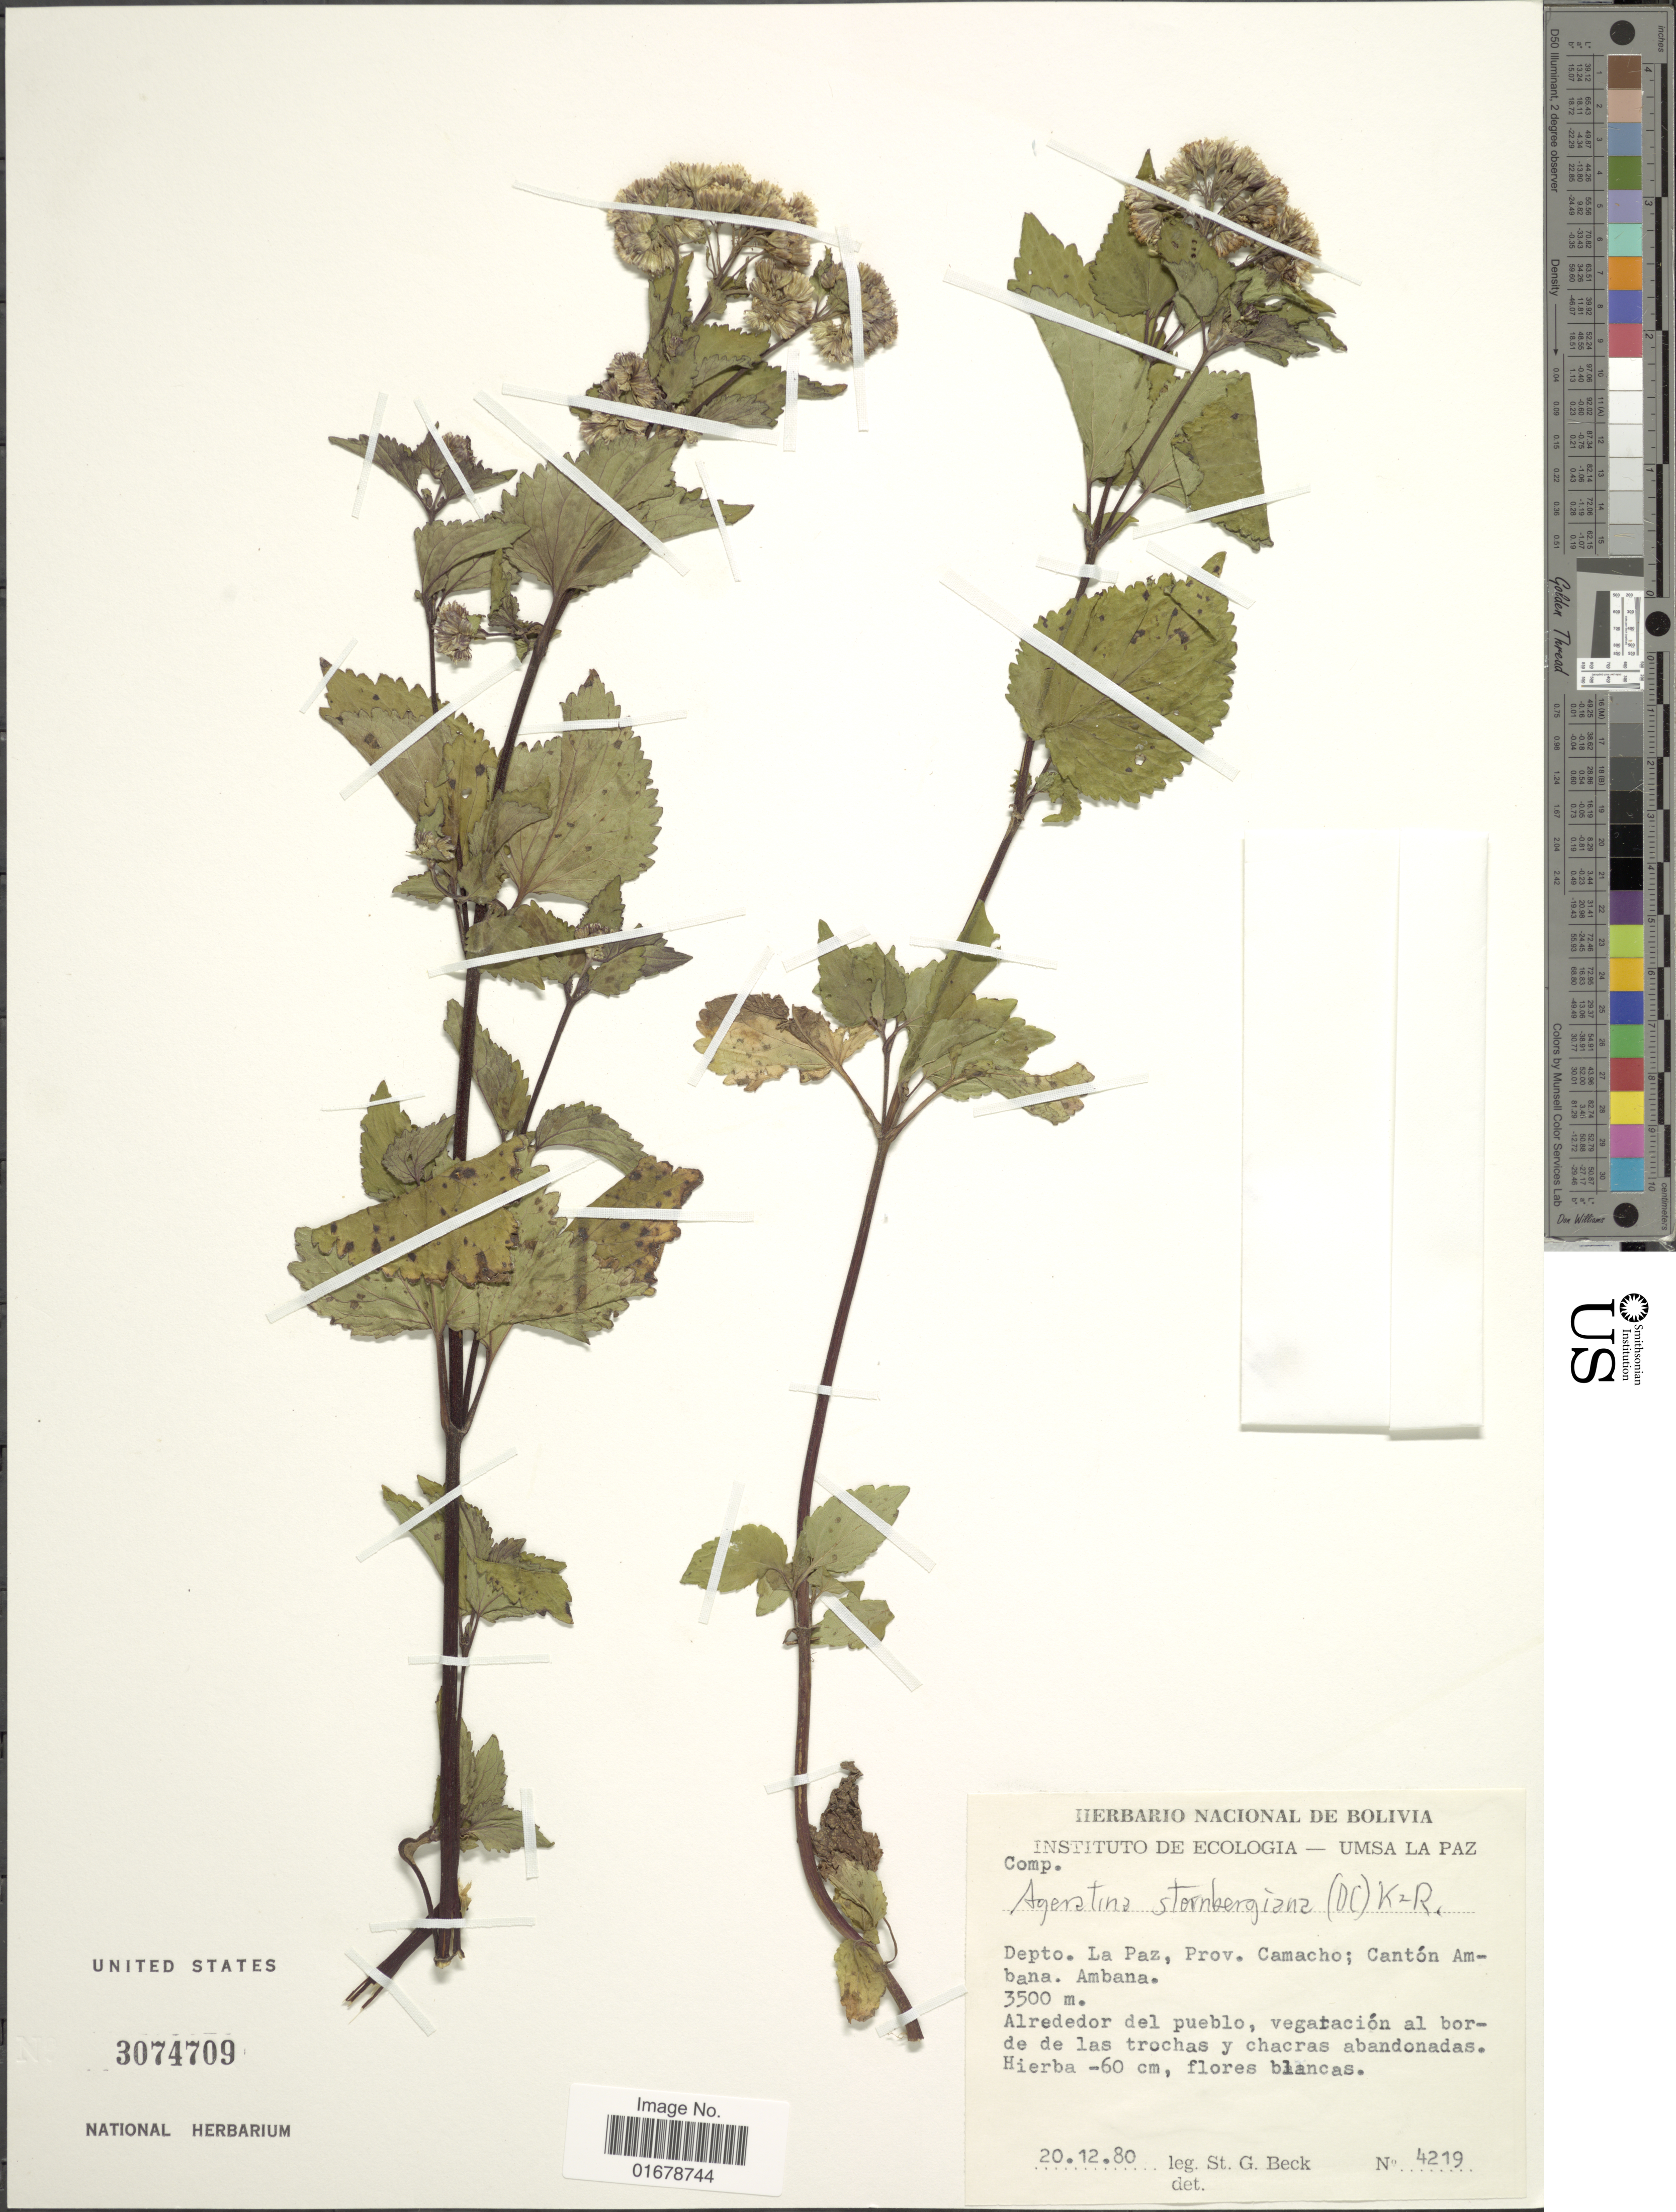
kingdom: Plantae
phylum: Tracheophyta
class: Magnoliopsida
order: Asterales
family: Asteraceae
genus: Ageratina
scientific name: Ageratina sternbergiana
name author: (DC.) R.M. King & H. Rob.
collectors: S. G. Beck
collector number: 4219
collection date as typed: Transcribed d/m/y: 20/12/80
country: Bolivia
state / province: La Paz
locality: Depto. La Paz, Prov. Camacho; Canton Ambana, Alrededor del pueblo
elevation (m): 3500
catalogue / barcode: US 3074709